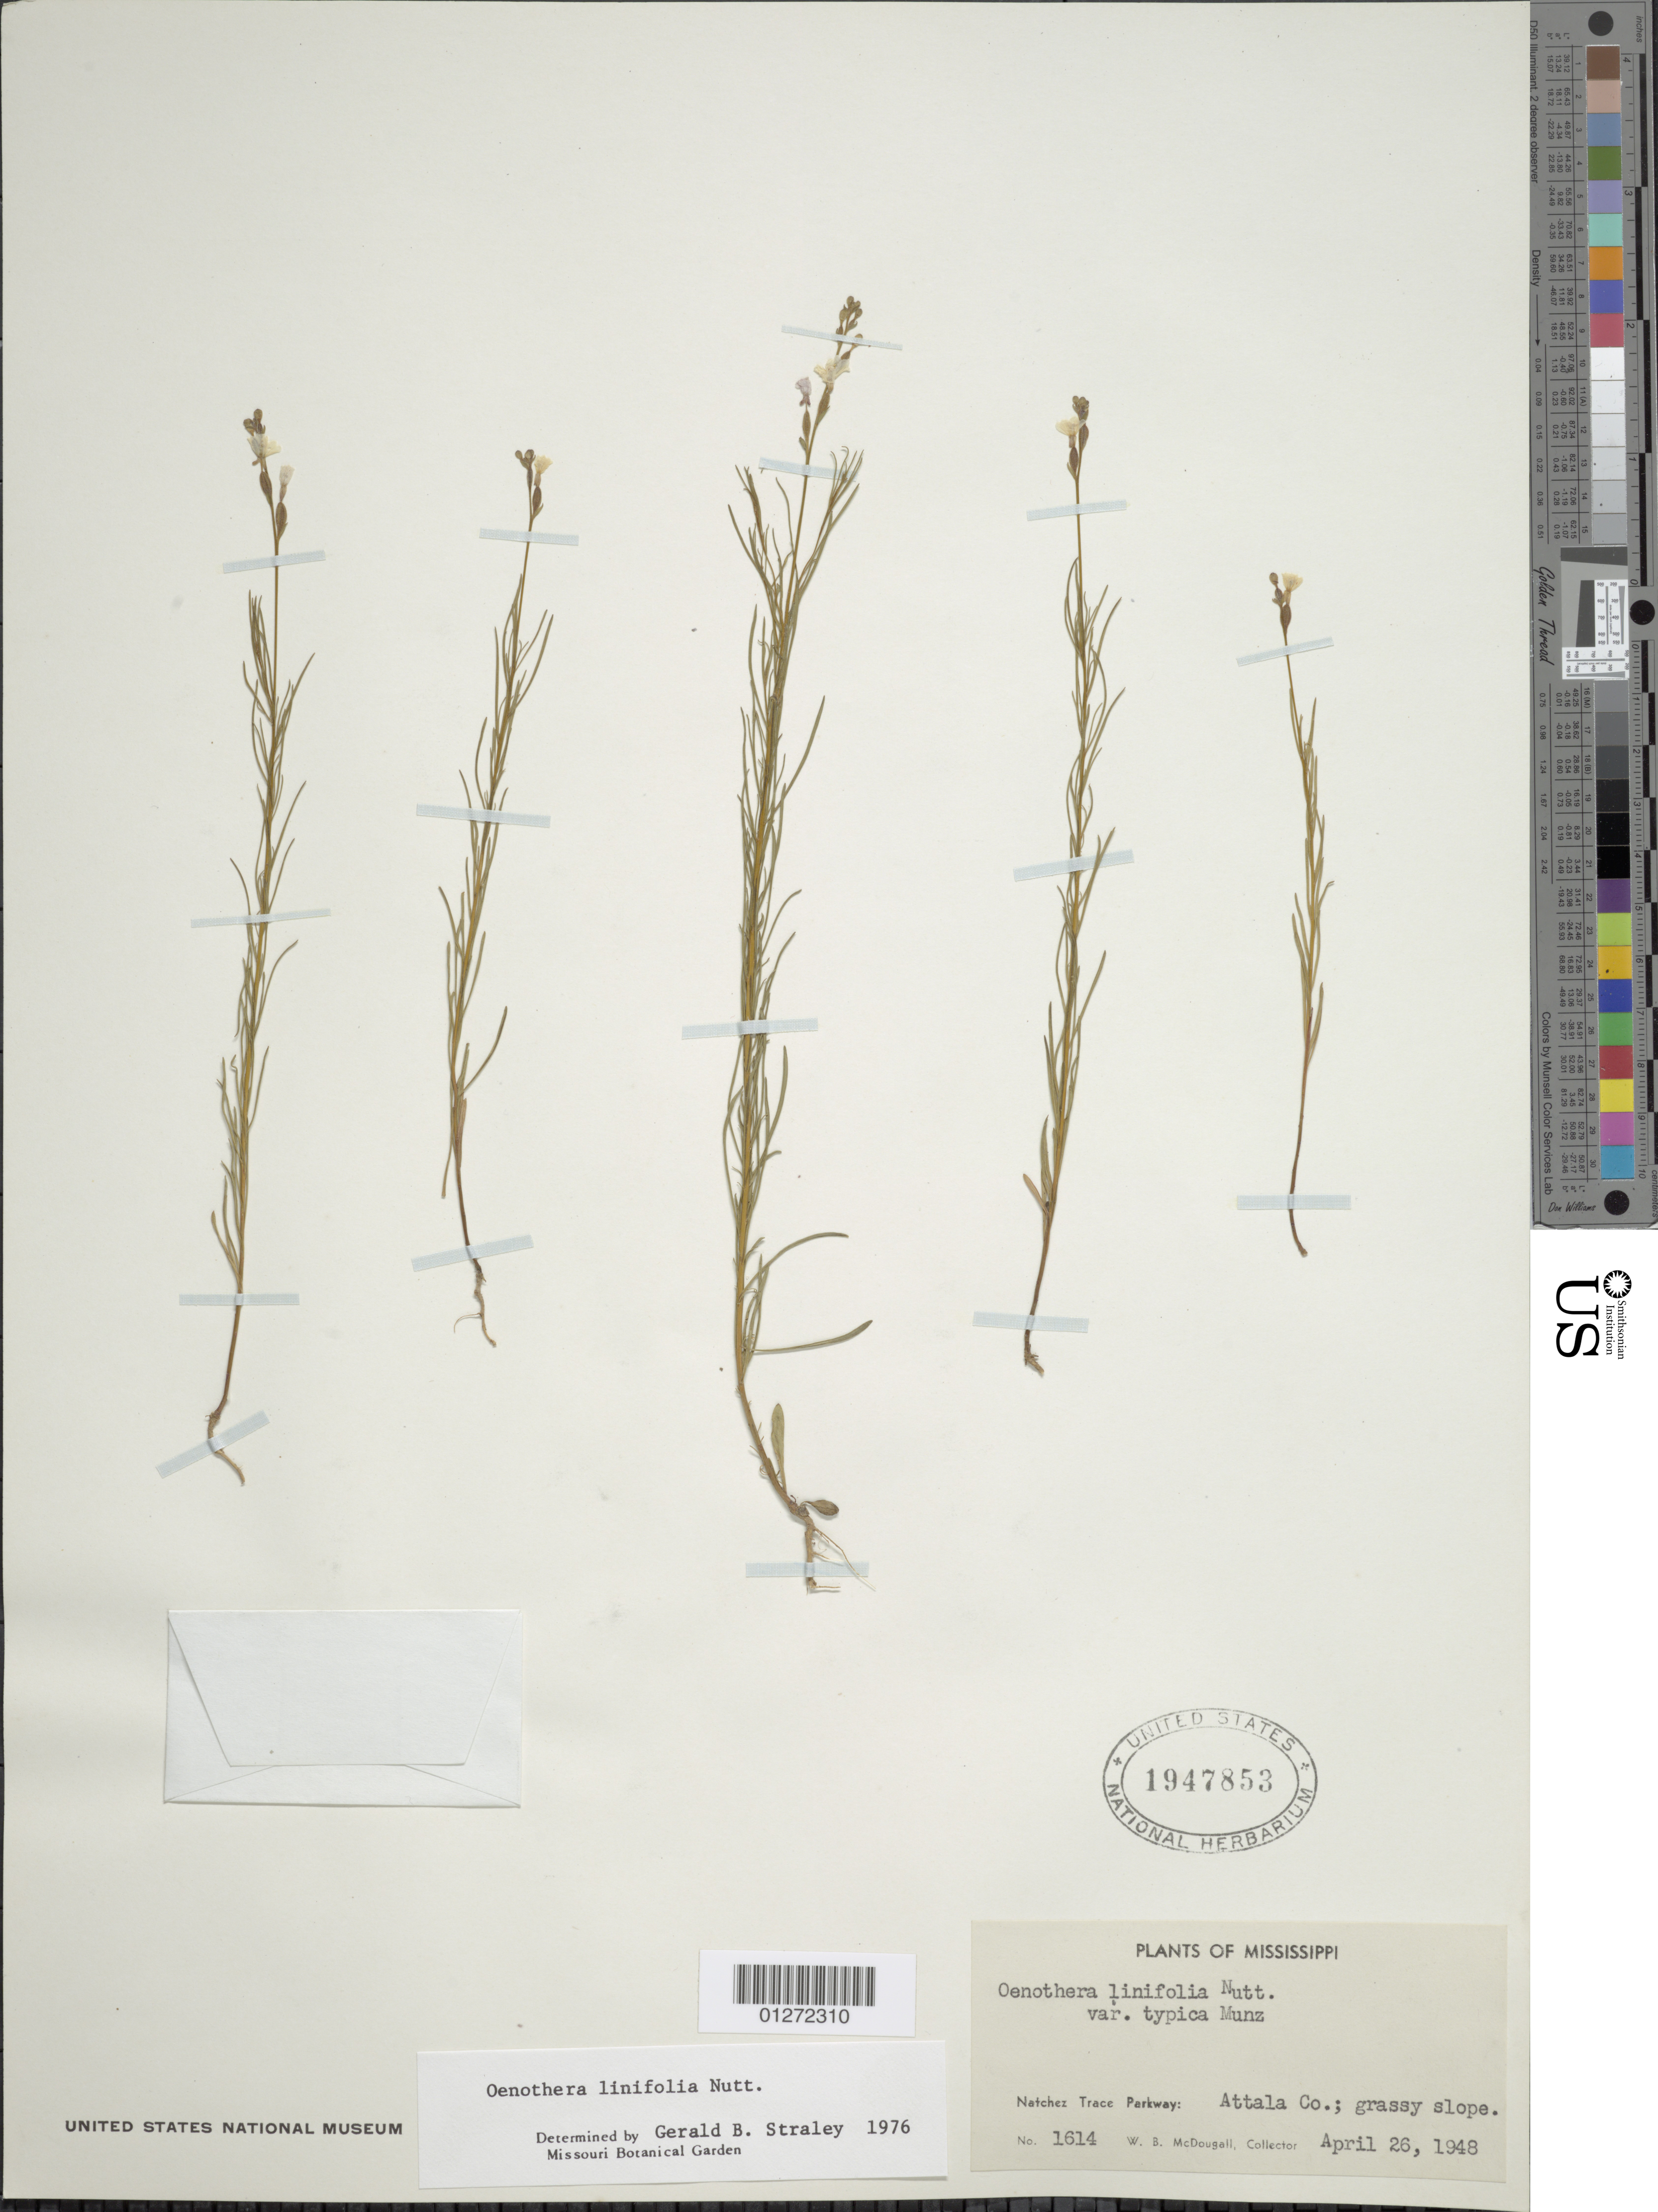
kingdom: Plantae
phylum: Tracheophyta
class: Magnoliopsida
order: Myrtales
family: Onagraceae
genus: Oenothera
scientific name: Oenothera linifolia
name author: Nutt.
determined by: Straley, G. B.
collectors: W. McDougall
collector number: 1614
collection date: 1948-04-26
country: United States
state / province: Mississippi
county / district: Attala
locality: Nathez Trace Parkway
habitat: grassy slope.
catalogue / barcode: US 1947853